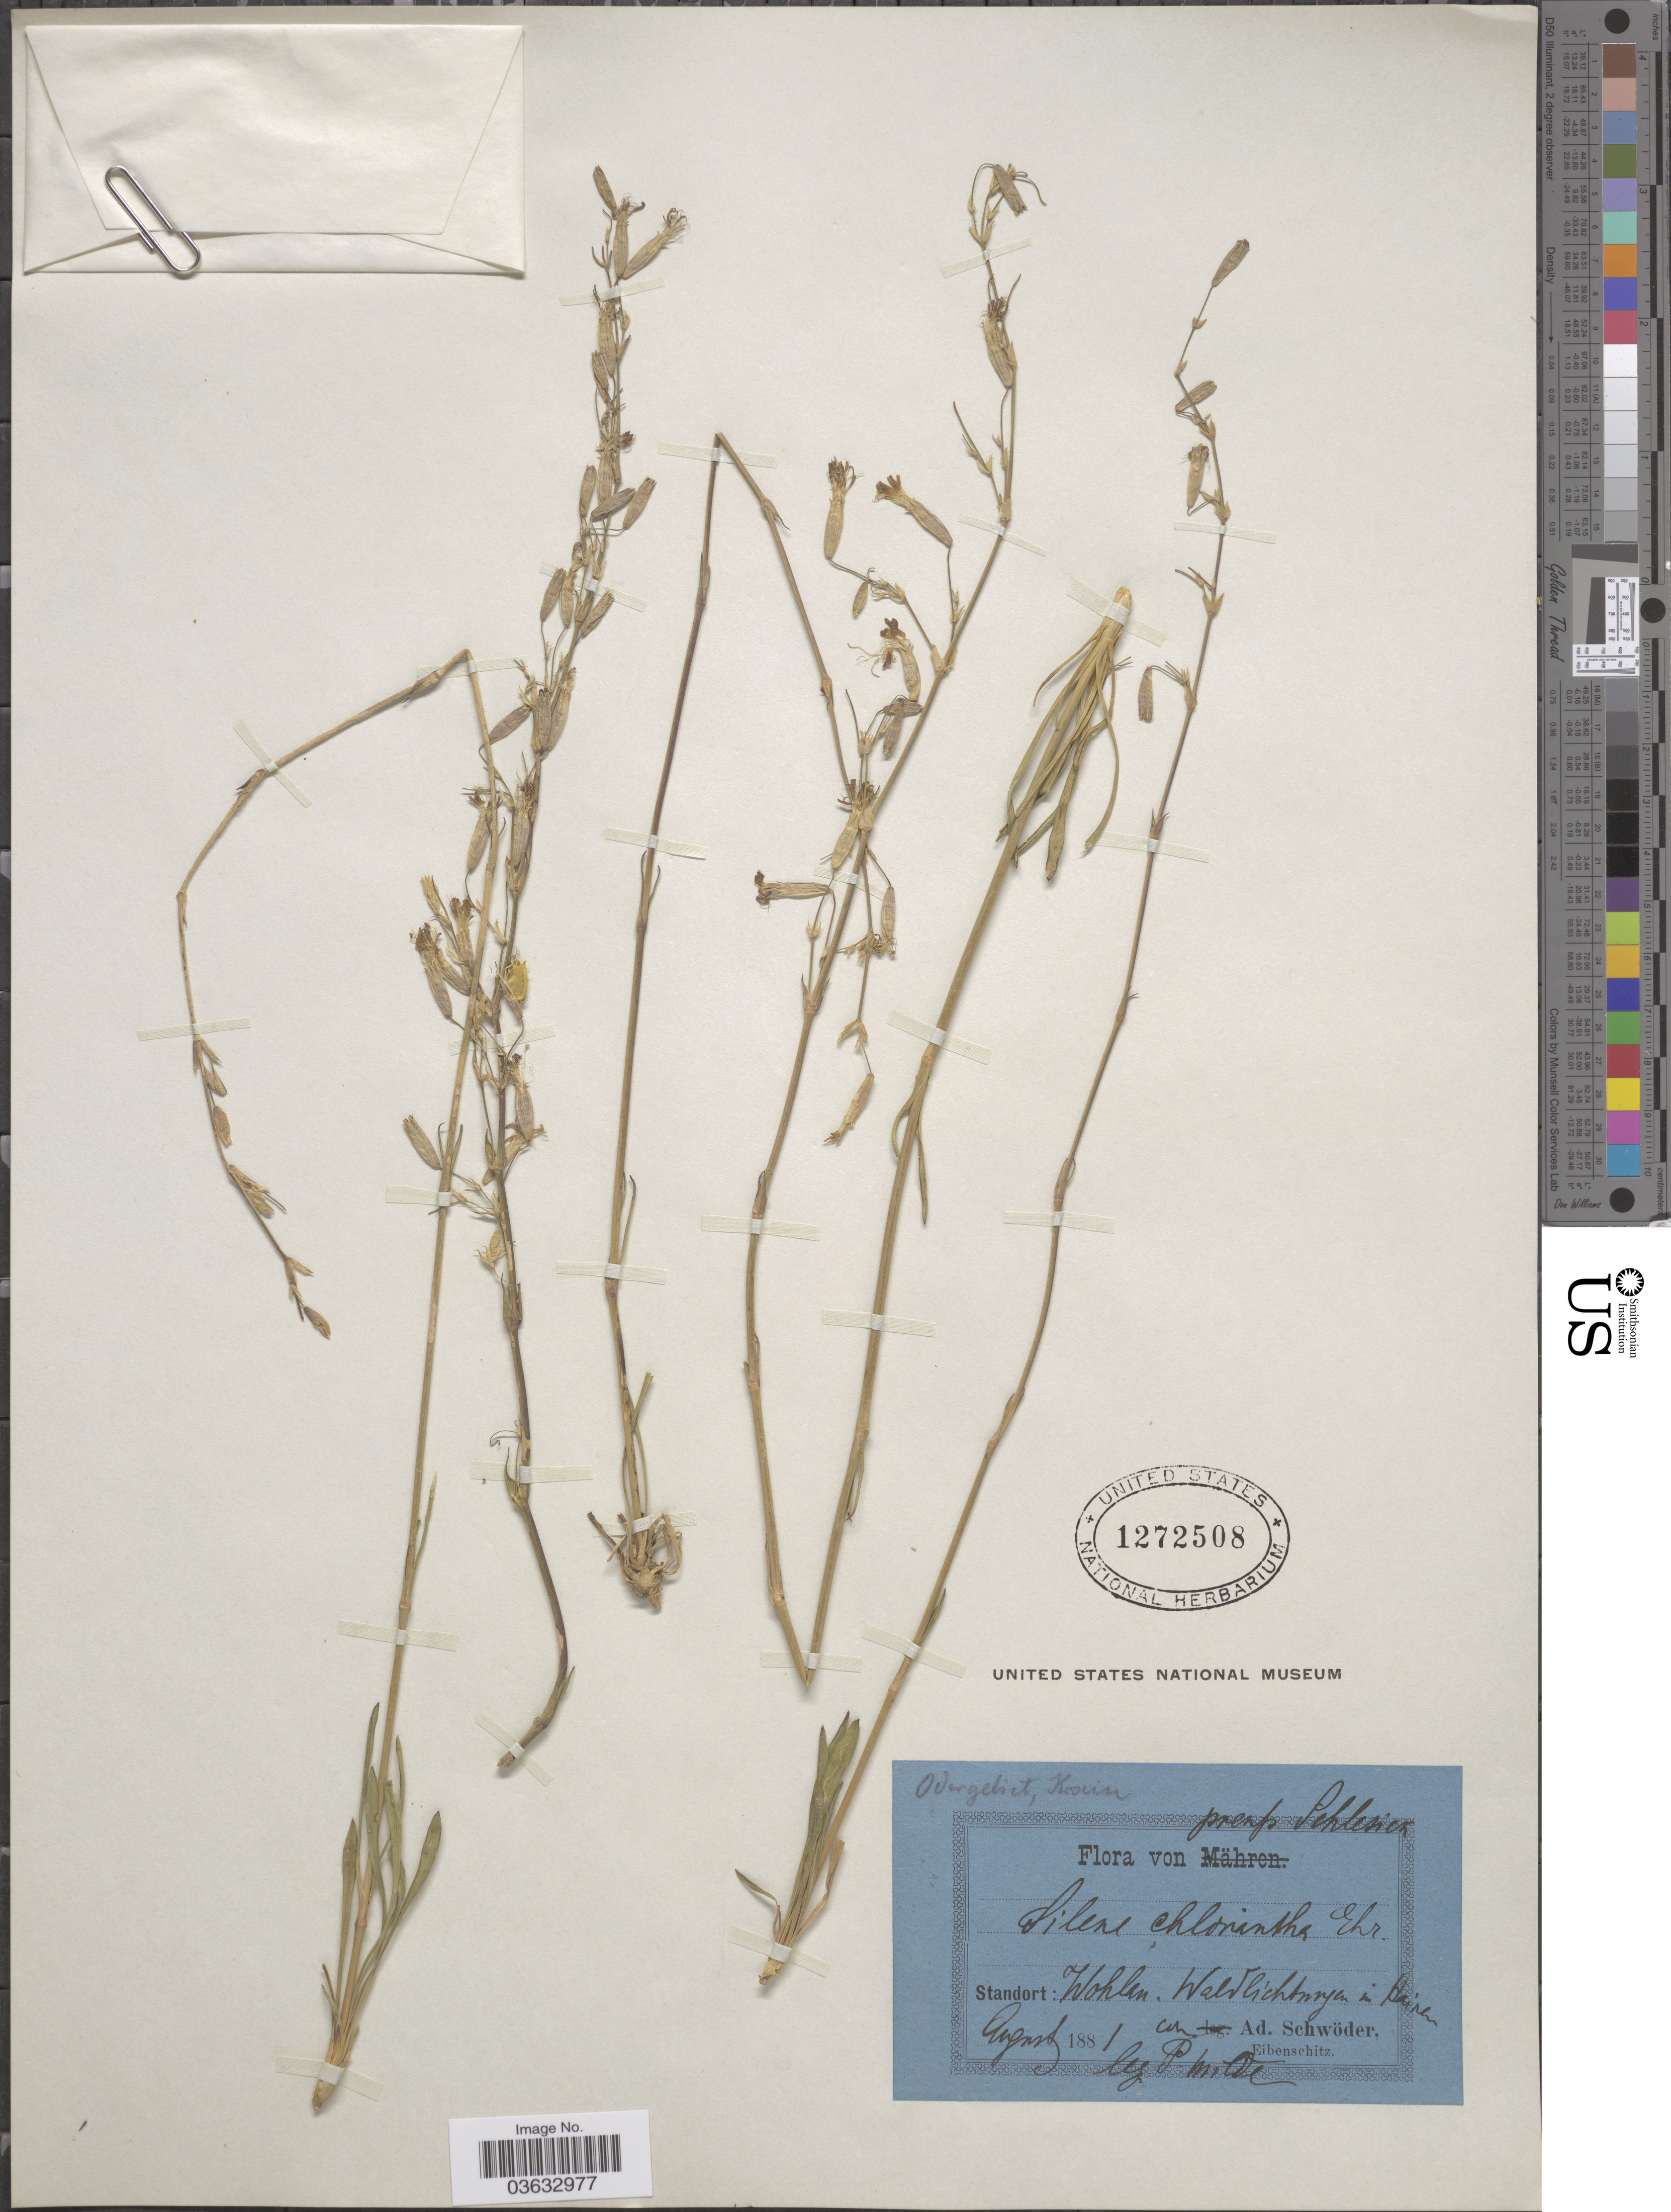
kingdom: Plantae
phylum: Tracheophyta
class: Magnoliopsida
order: Caryophyllales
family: Caryophyllaceae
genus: Silene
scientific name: Silene chlorantha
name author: (Willd.) Ehrh.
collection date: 1881-08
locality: Prenp [interpreted] Schlesica. Standort: Wohlan. Waldlichtingen [interpreted] in kleinen [interpreted].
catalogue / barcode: US 1272508